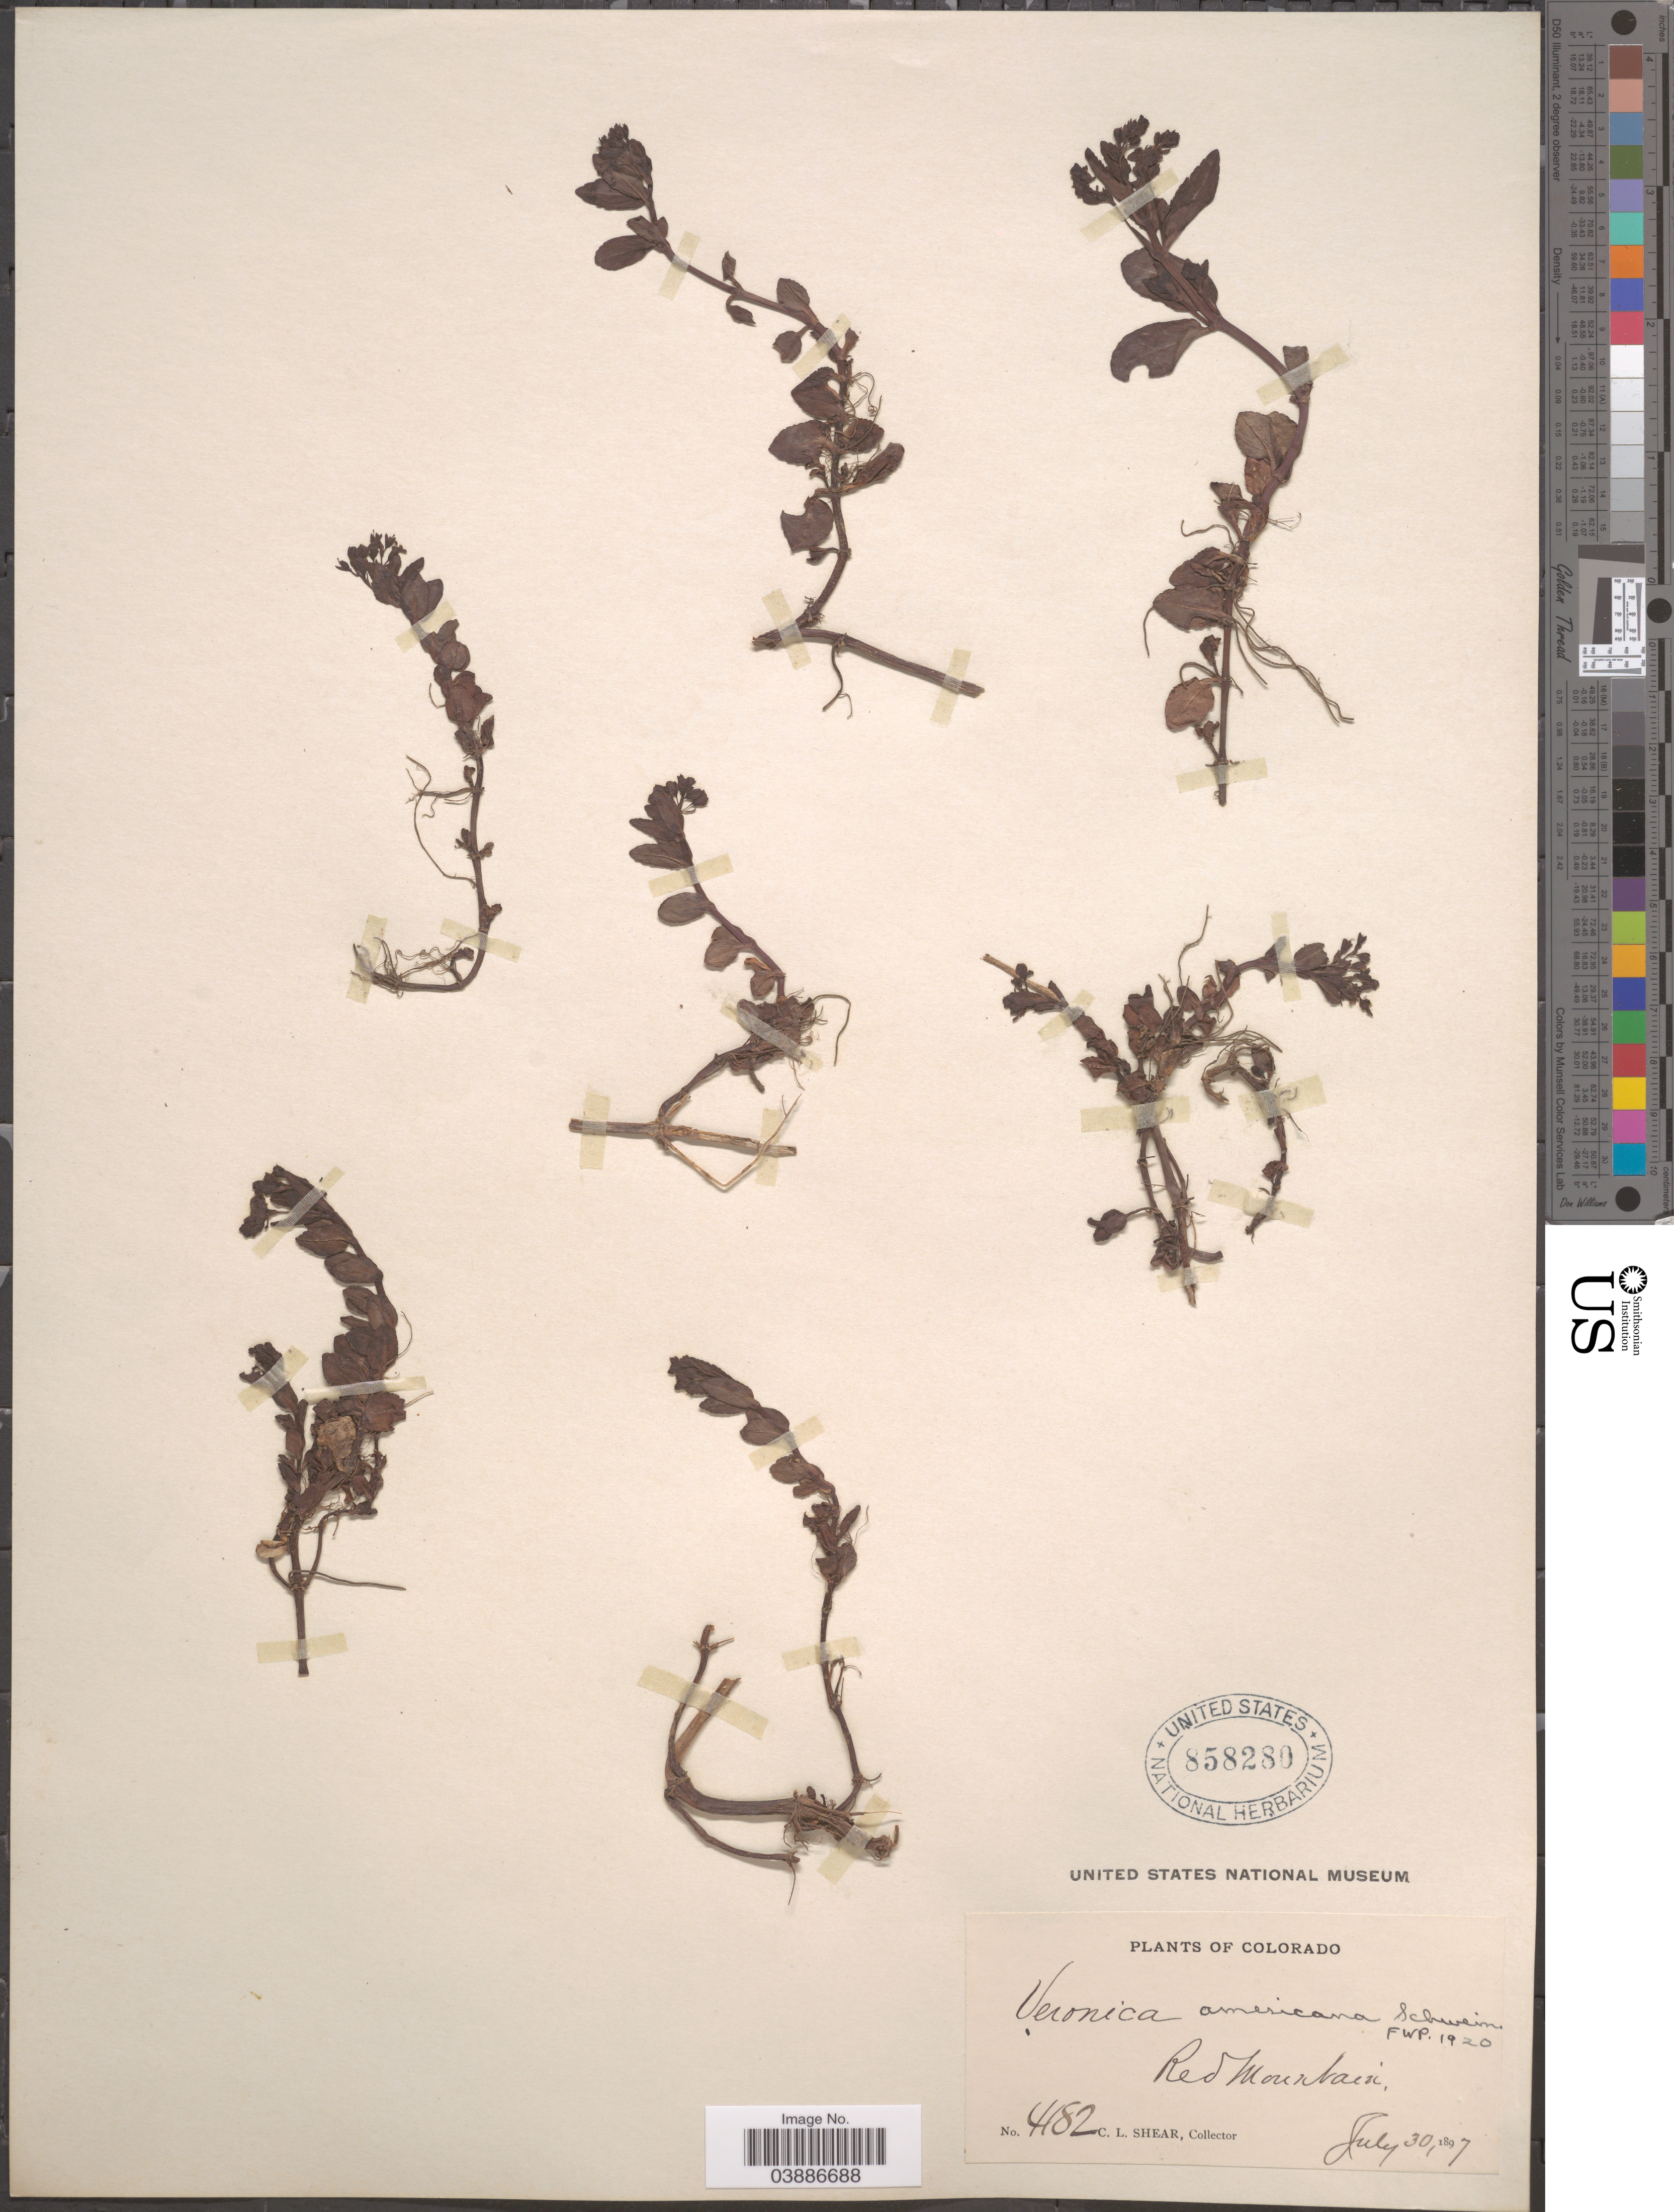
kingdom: Plantae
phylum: Tracheophyta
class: Magnoliopsida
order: Lamiales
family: Plantaginaceae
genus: Veronica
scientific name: Veronica americana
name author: Schwein. ex Benth.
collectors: C. L. Shear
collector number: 4182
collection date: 1897-07-30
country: United States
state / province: Colorado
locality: Red Mountain.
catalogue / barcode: US 858280